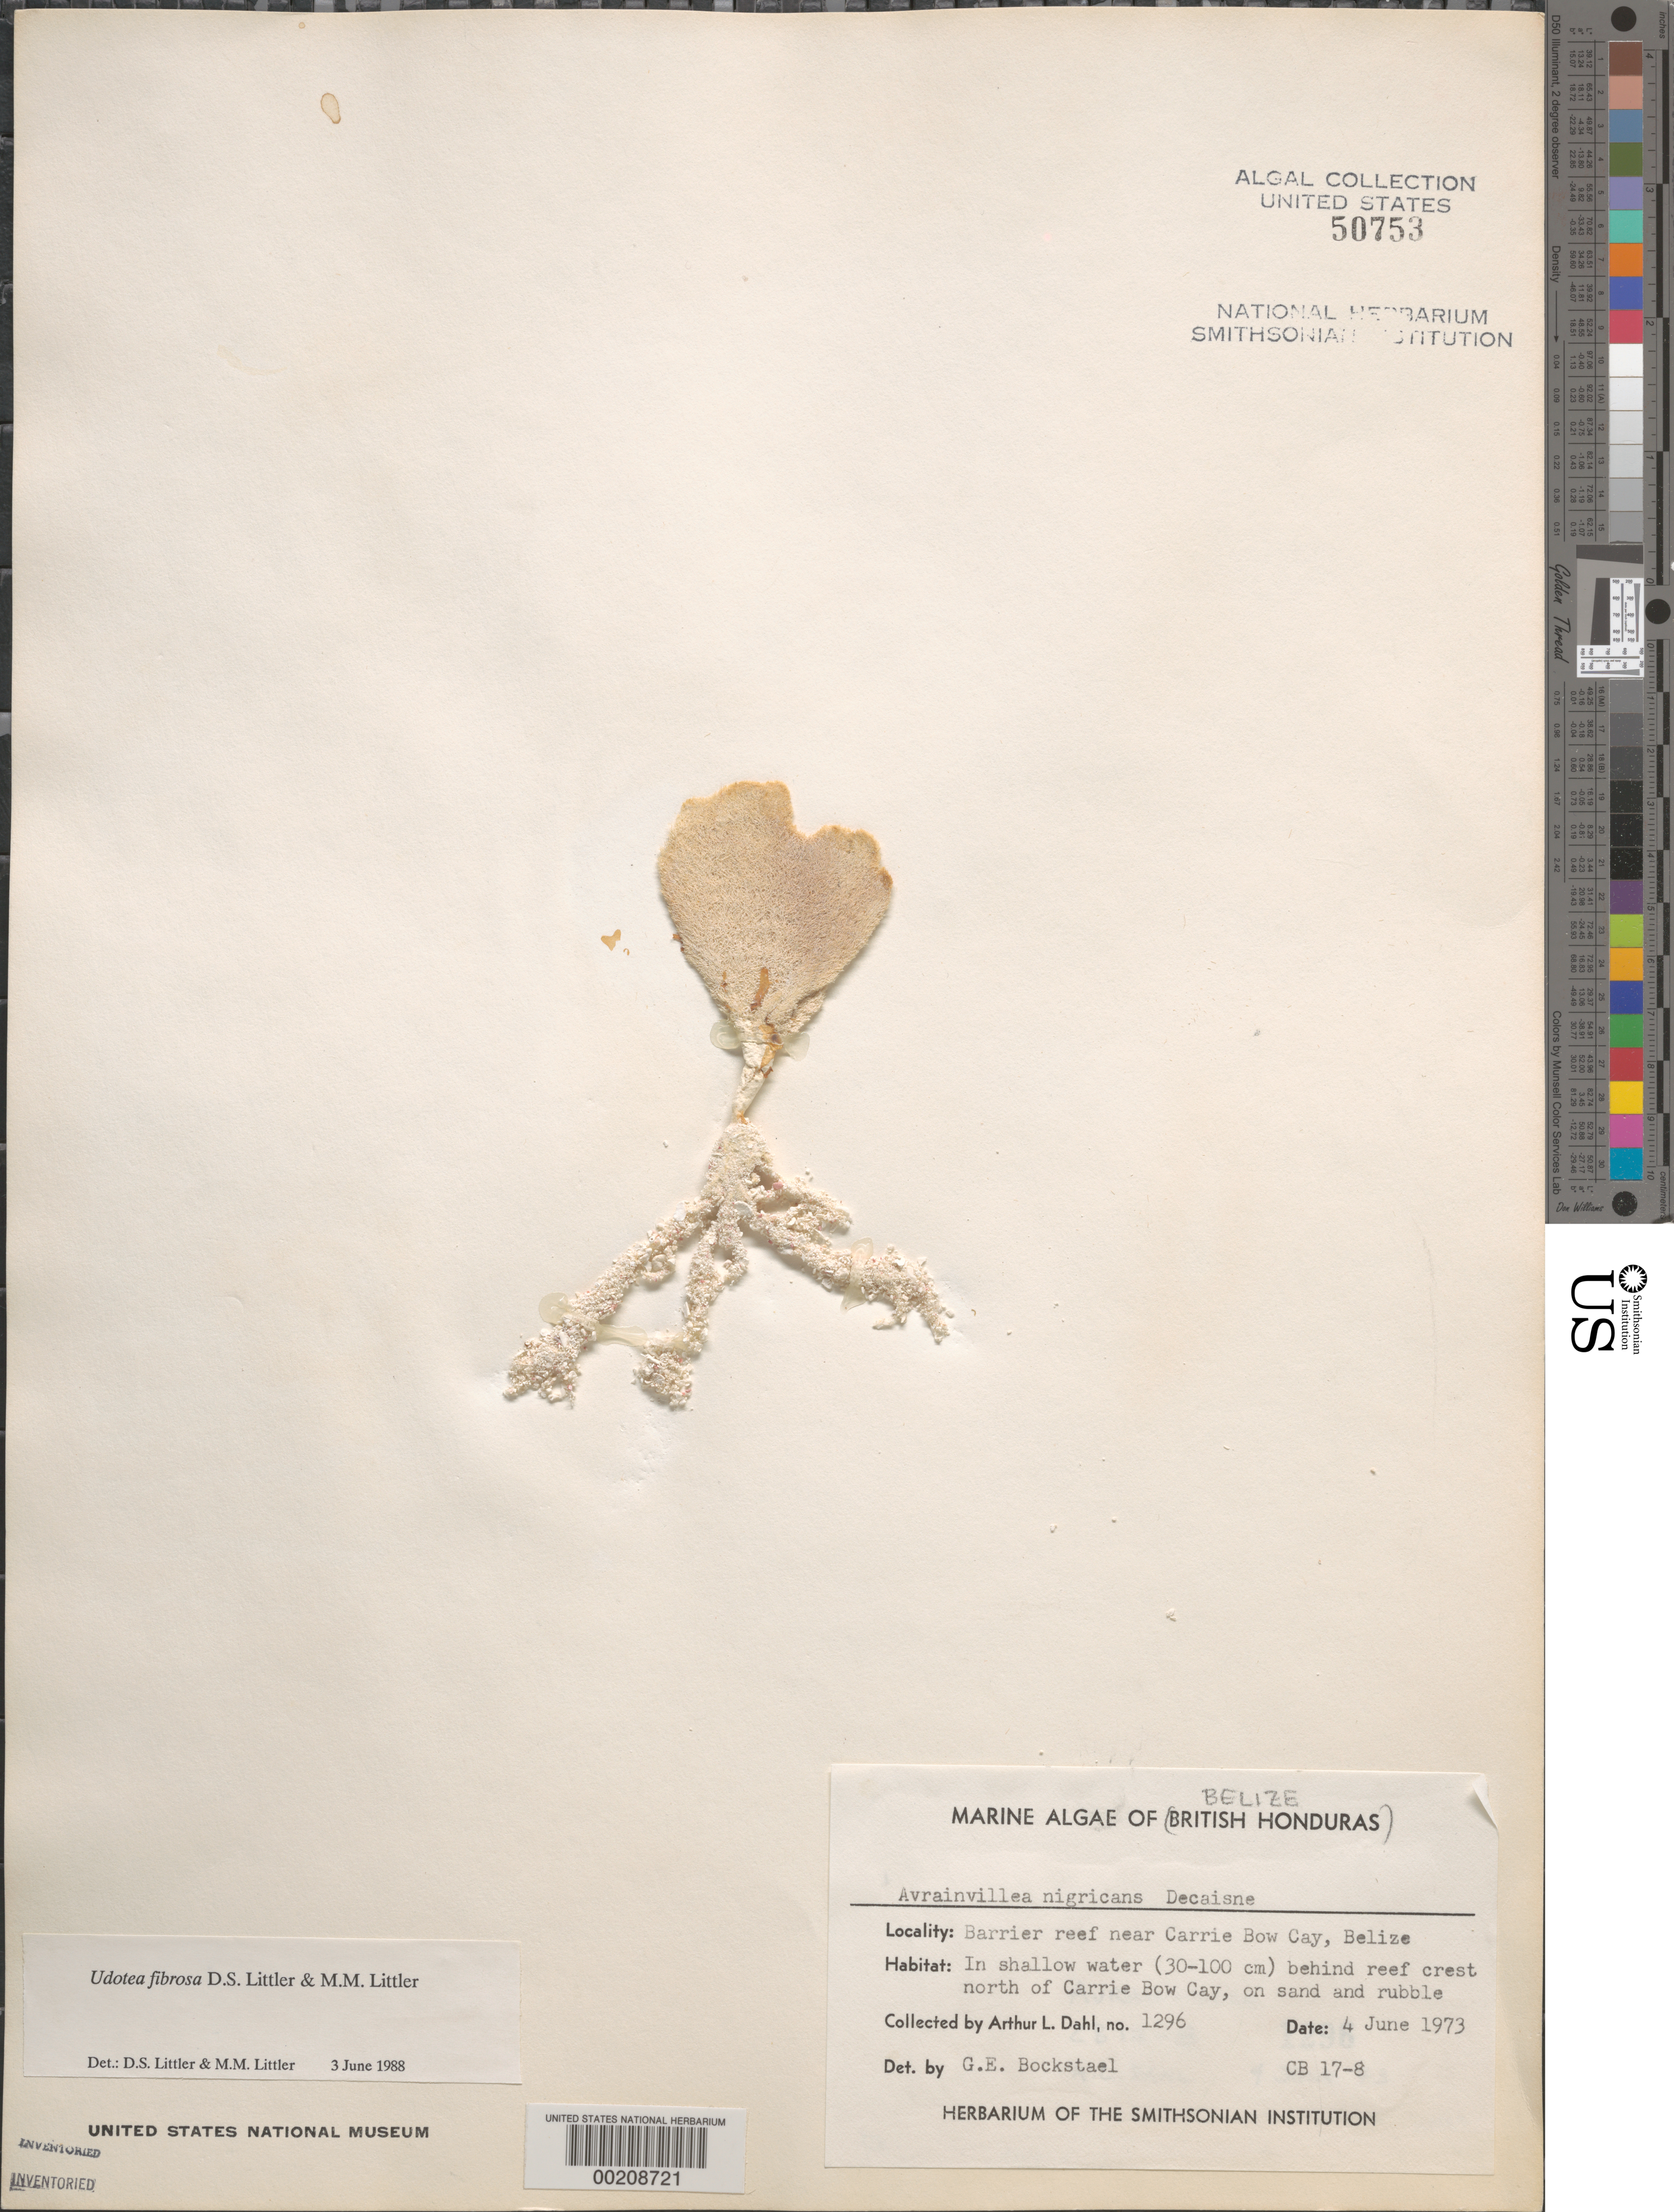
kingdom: Plantae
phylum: Chlorophyta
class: Ulvophyceae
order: Bryopsidales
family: Udoteaceae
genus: Udotea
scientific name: Udotea fibrosa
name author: D.S. Littler & Littler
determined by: Littler, D. S.; Littler, M. M.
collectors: A. Dahl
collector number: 1296 & CB 17-8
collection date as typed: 04 Jun 1973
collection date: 1973-06-04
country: Belize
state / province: Stann Creek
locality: North of Carrie Bow Cay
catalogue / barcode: US 50753